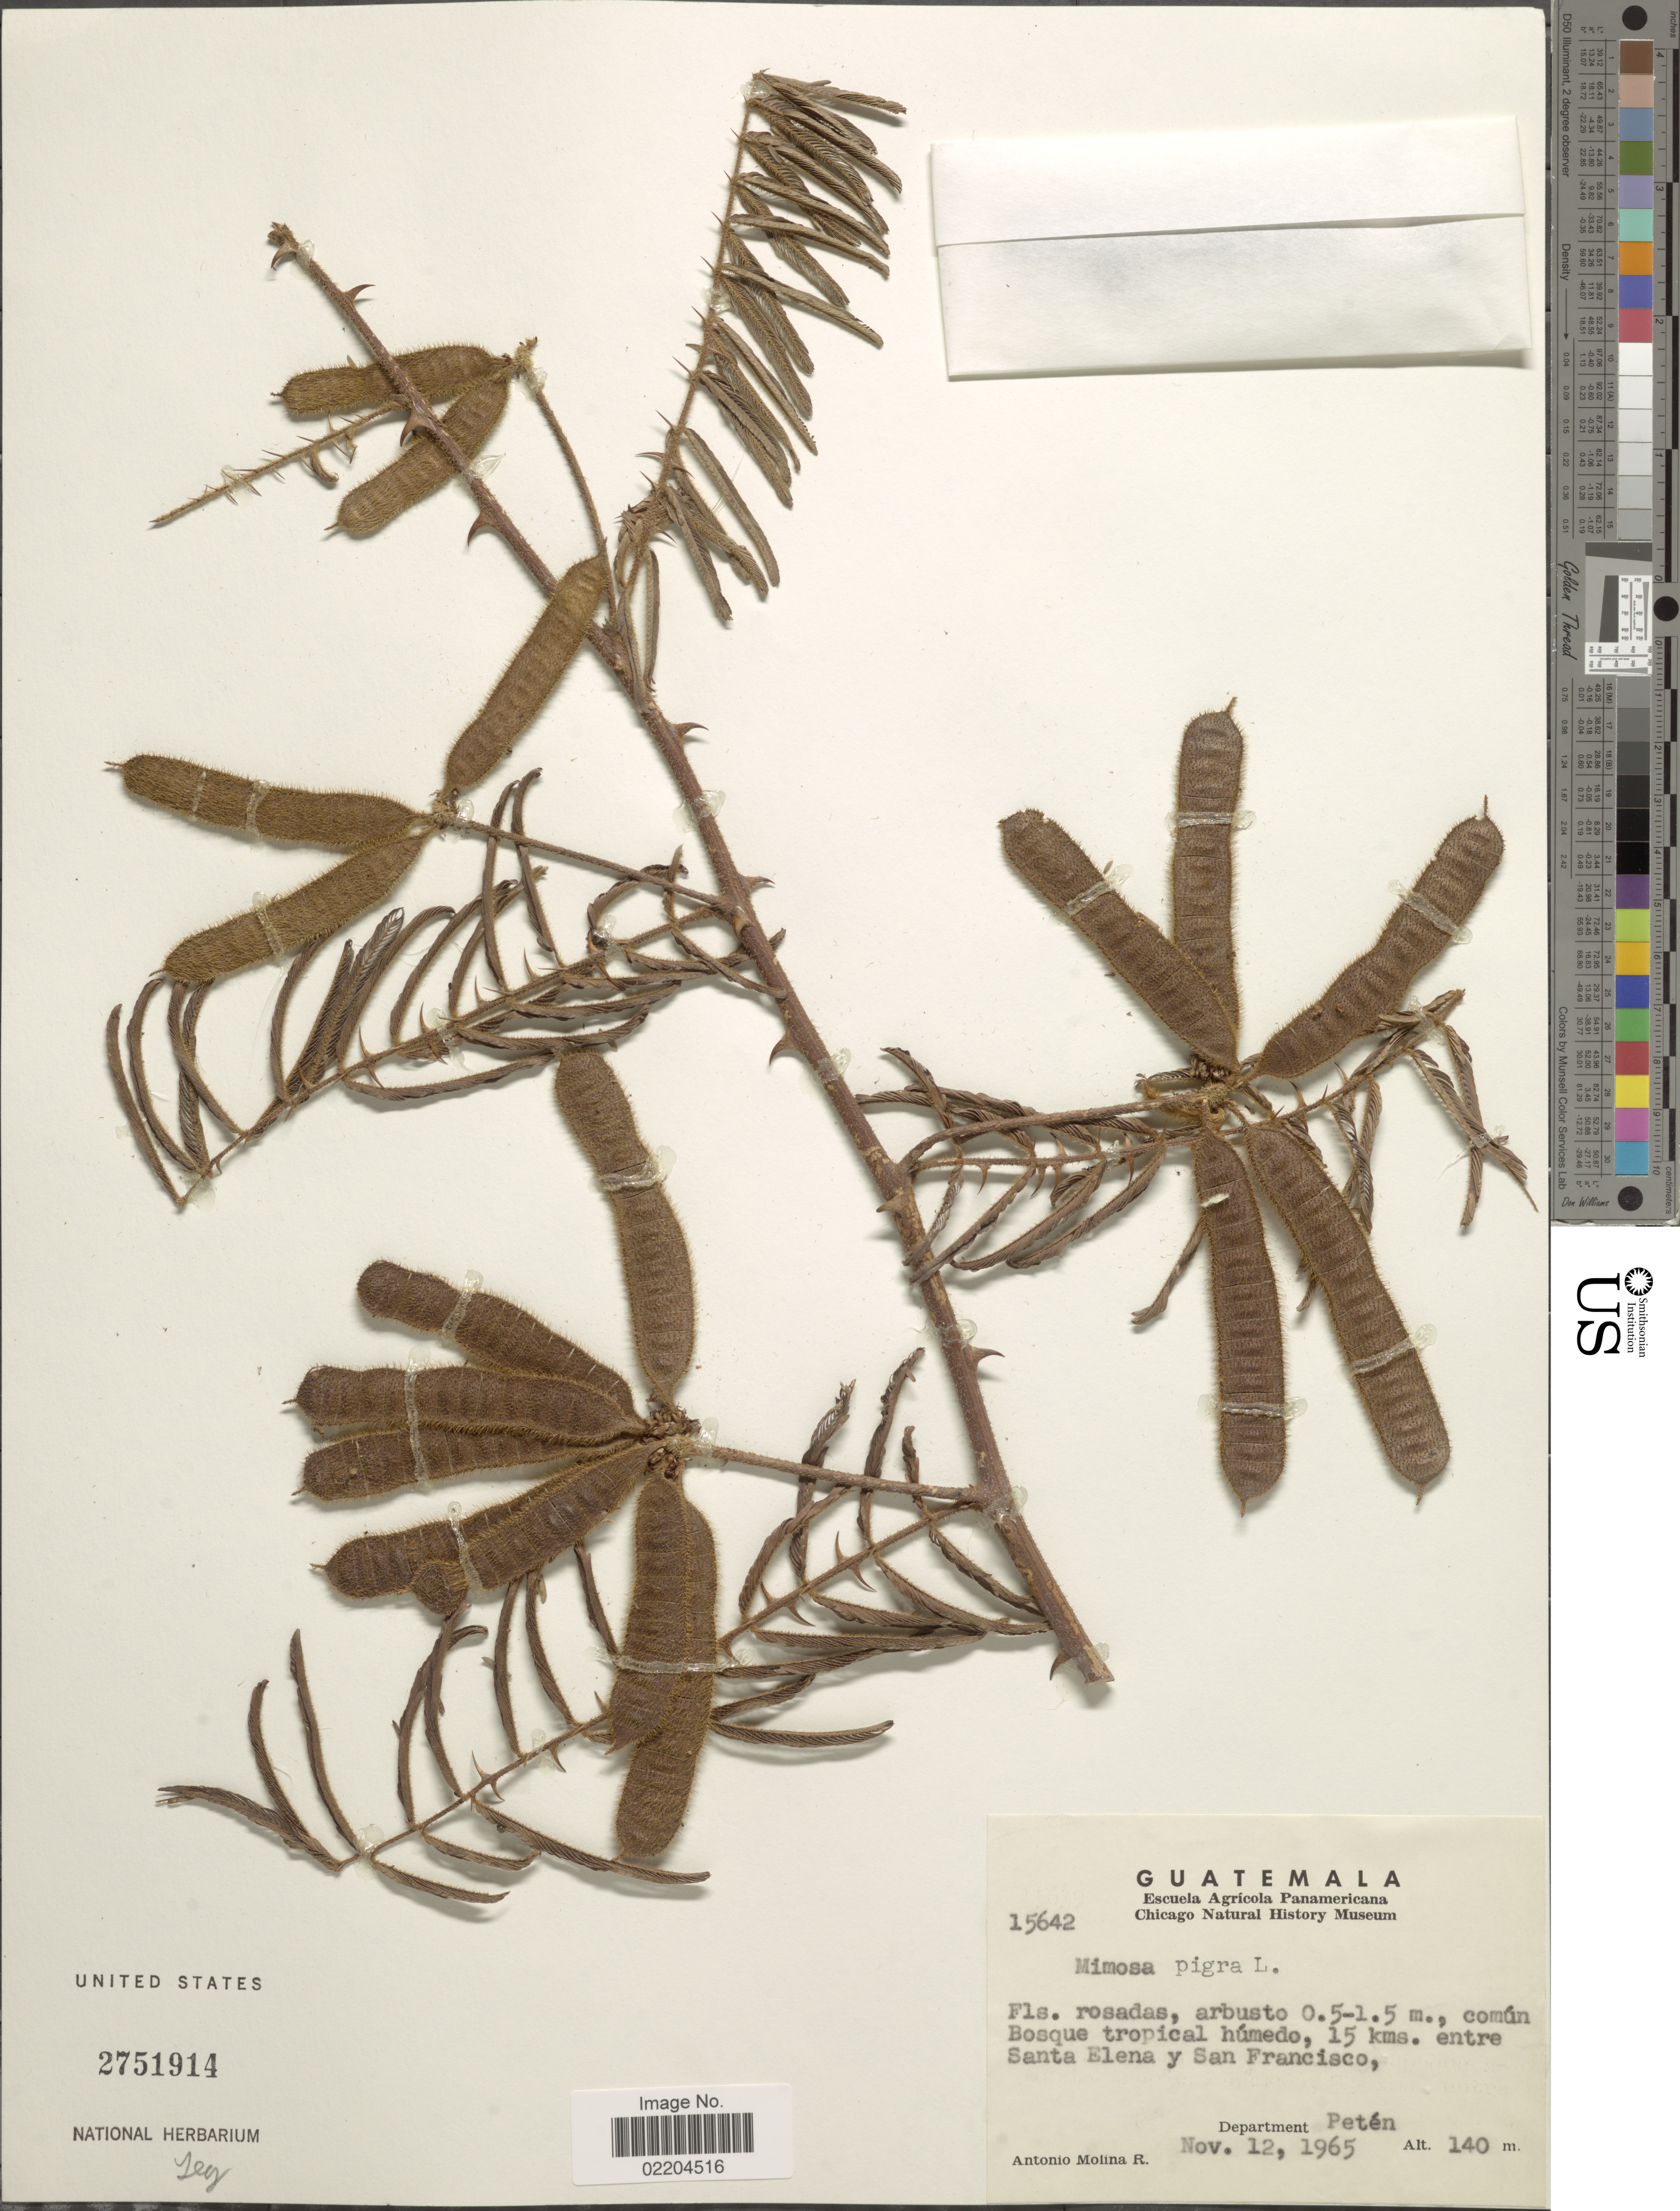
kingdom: Plantae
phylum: Tracheophyta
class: Magnoliopsida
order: Fabales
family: Fabaceae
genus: Mimosa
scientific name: Mimosa pigra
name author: L.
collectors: A. Molina R.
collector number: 15642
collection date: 1965-11-12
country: Guatemala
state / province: El Petén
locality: Entre Bosque tropical humedo, 15 kms. entre Santa Elena y San Francisco. Department Peten,.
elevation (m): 140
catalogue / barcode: US 2751914